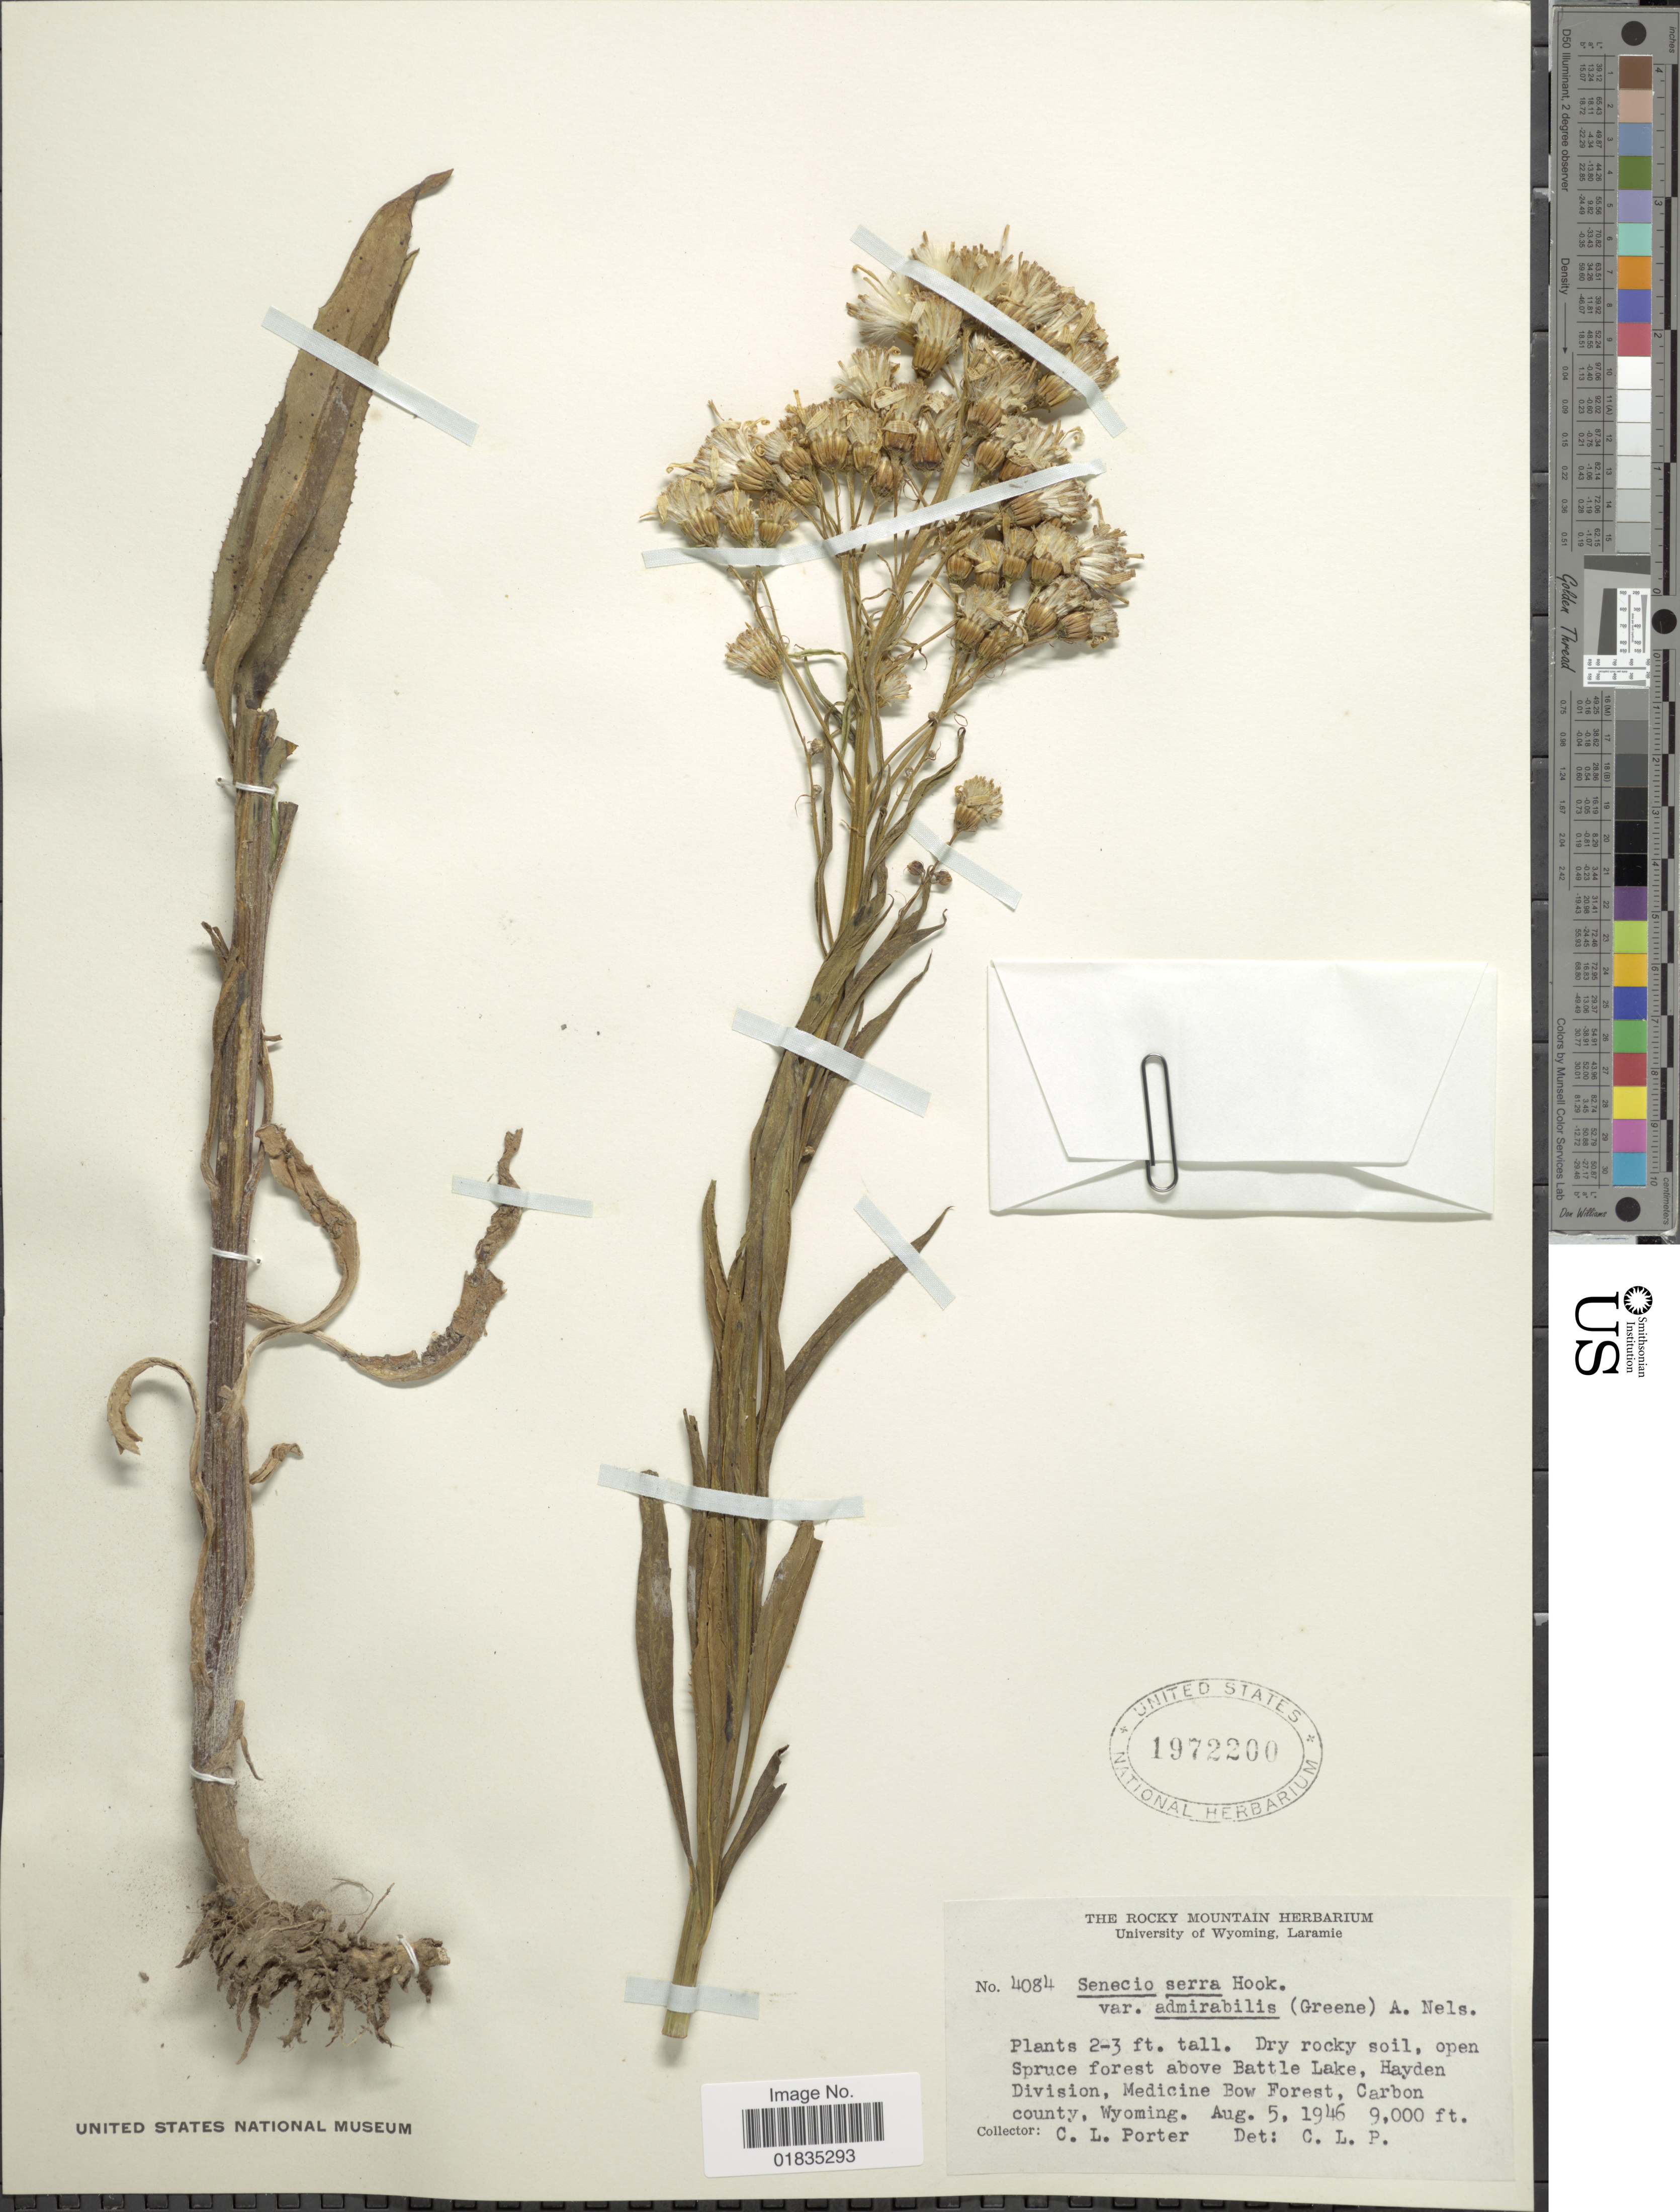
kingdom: Plantae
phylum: Tracheophyta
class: Magnoliopsida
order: Asterales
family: Asteraceae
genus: Senecio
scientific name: Senecio serra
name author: Hook.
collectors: C. L. Porter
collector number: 4084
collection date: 1946-08-05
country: United States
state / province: Wyoming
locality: Open Spruce forest above Battle Lake, Hayden Division, Medicine Bow Forest, Carbon county.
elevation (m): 2743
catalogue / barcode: US 1972200